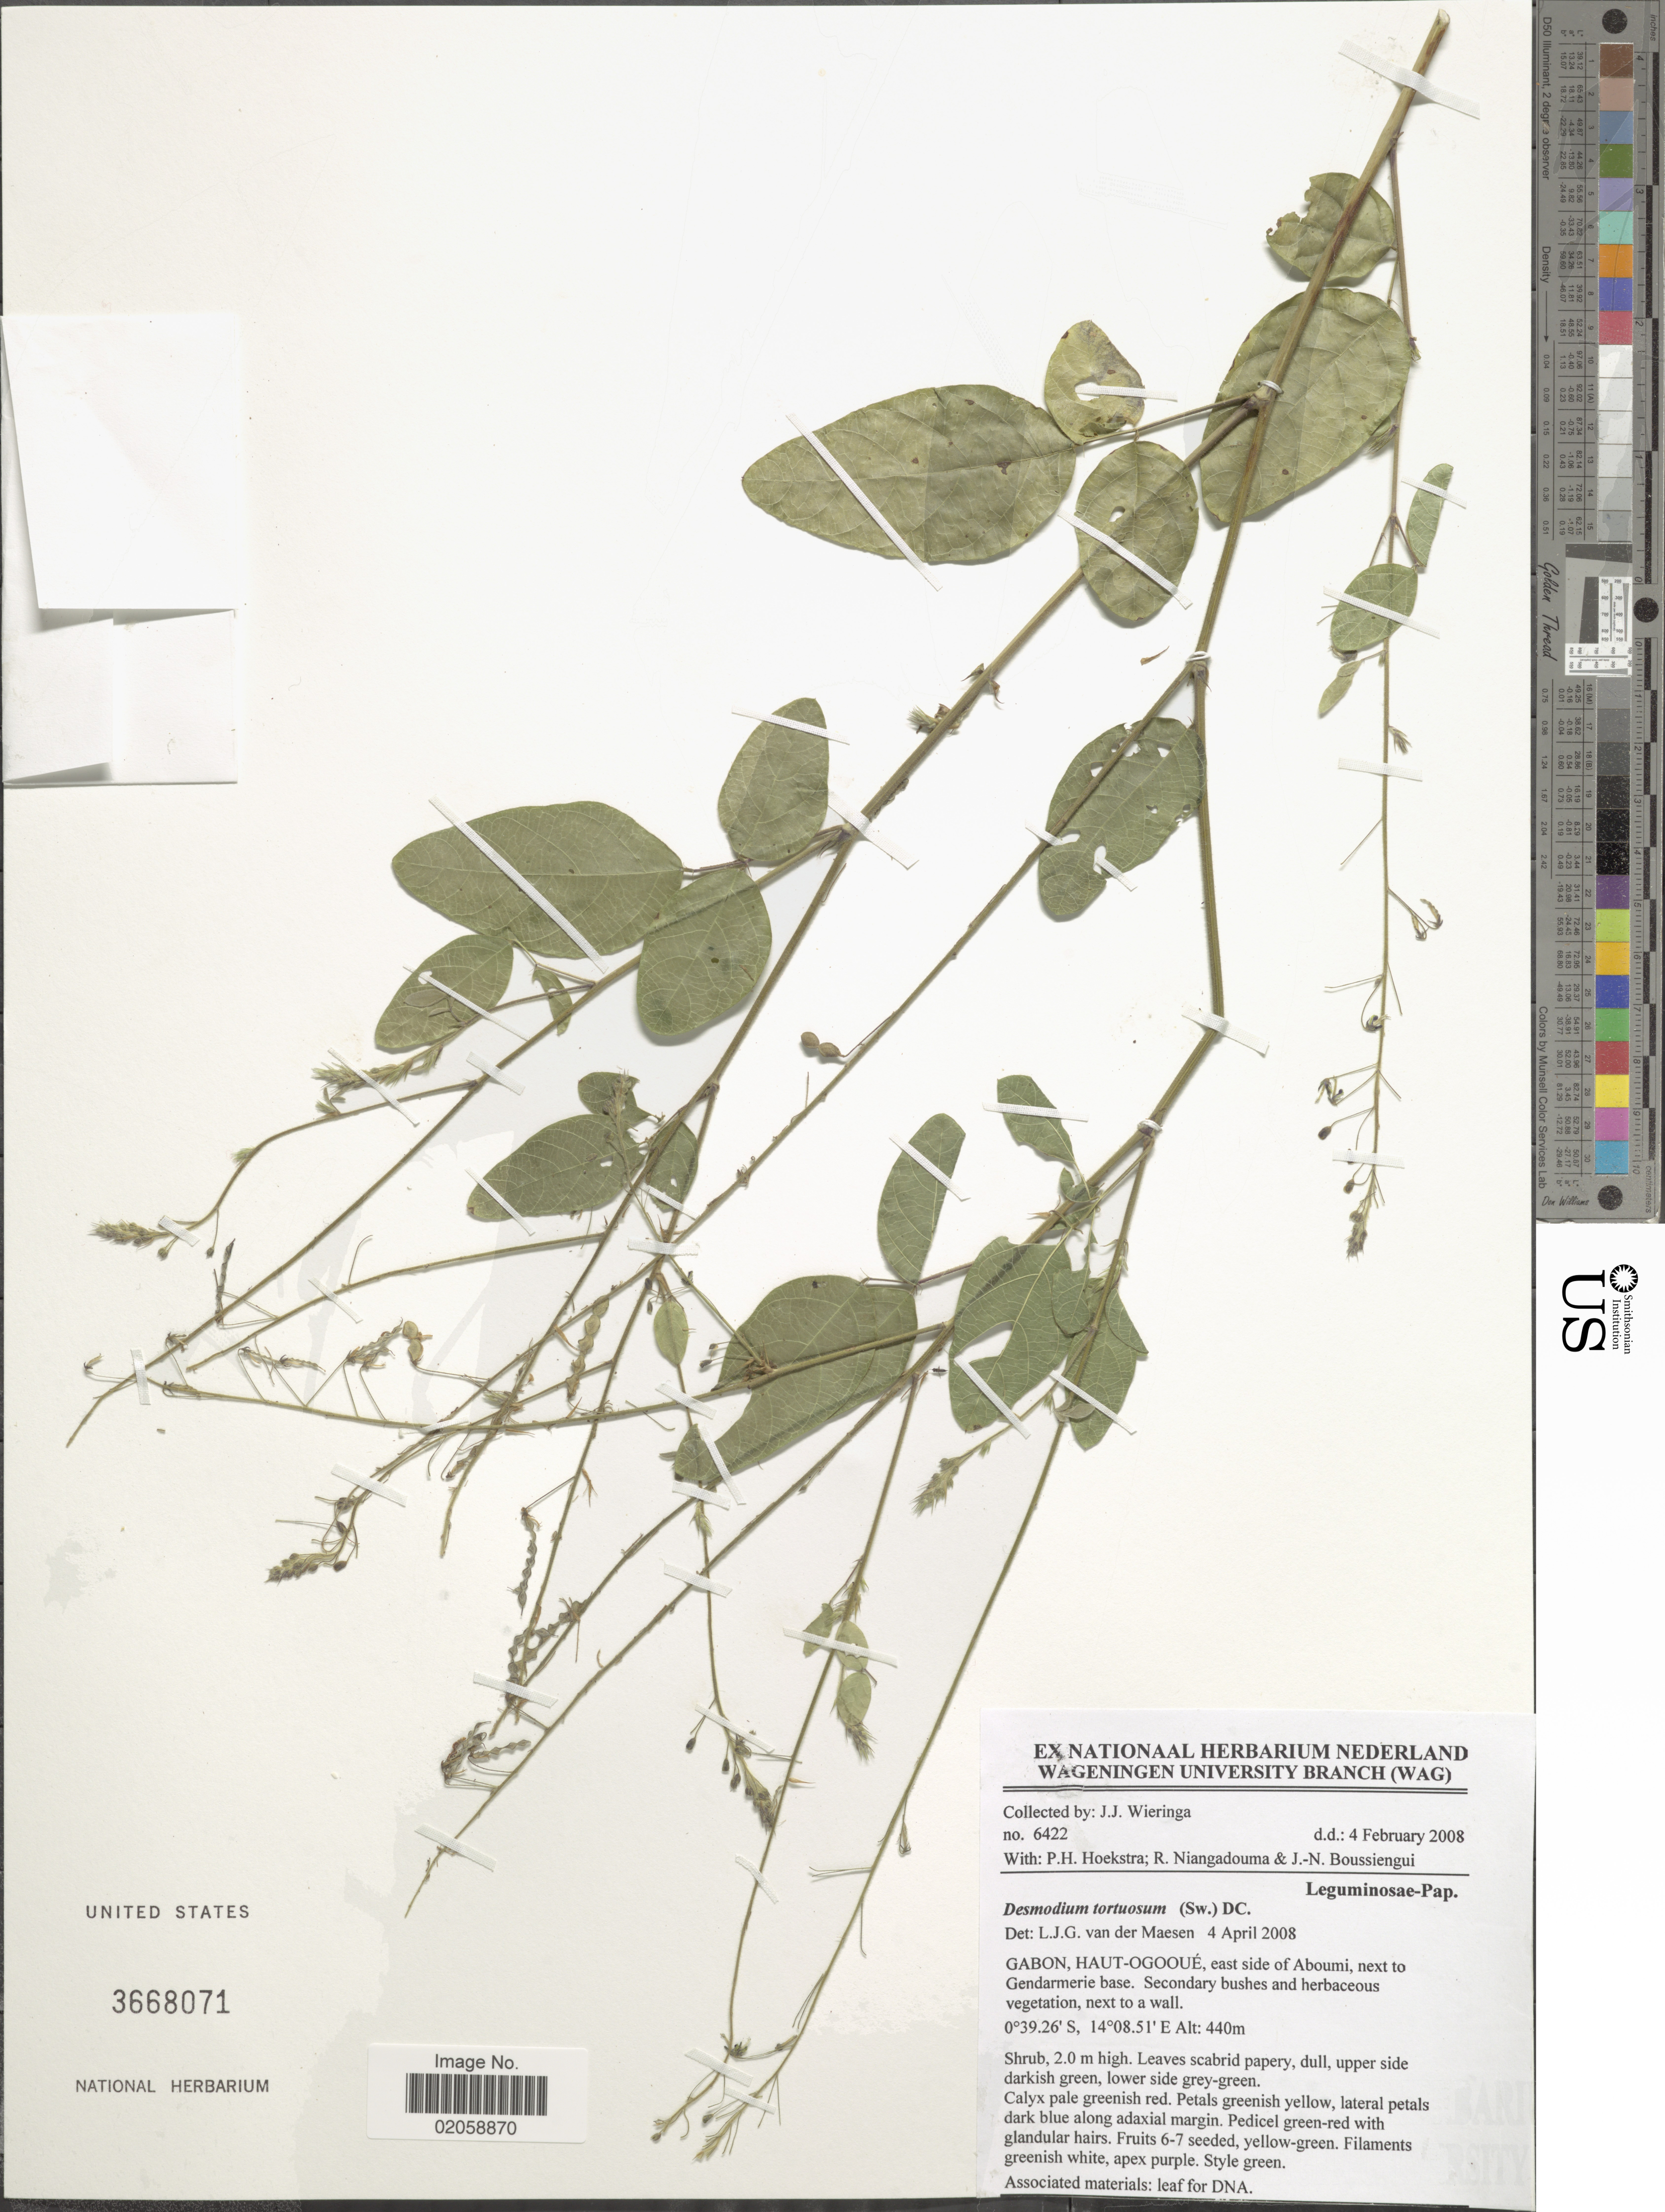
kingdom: Plantae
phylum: Tracheophyta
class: Magnoliopsida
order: Fabales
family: Fabaceae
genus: Desmodium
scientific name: Desmodium tortuosum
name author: (Sw.) DC.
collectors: J. Wieringa, P. Hoekstra, R. Niangadouma & J. Boussiengui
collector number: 6422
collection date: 2008-02-04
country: Gabon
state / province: Haut-Ogooue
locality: East side of Aboumi, next to Gendarmerie base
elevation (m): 440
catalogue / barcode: US 3668071